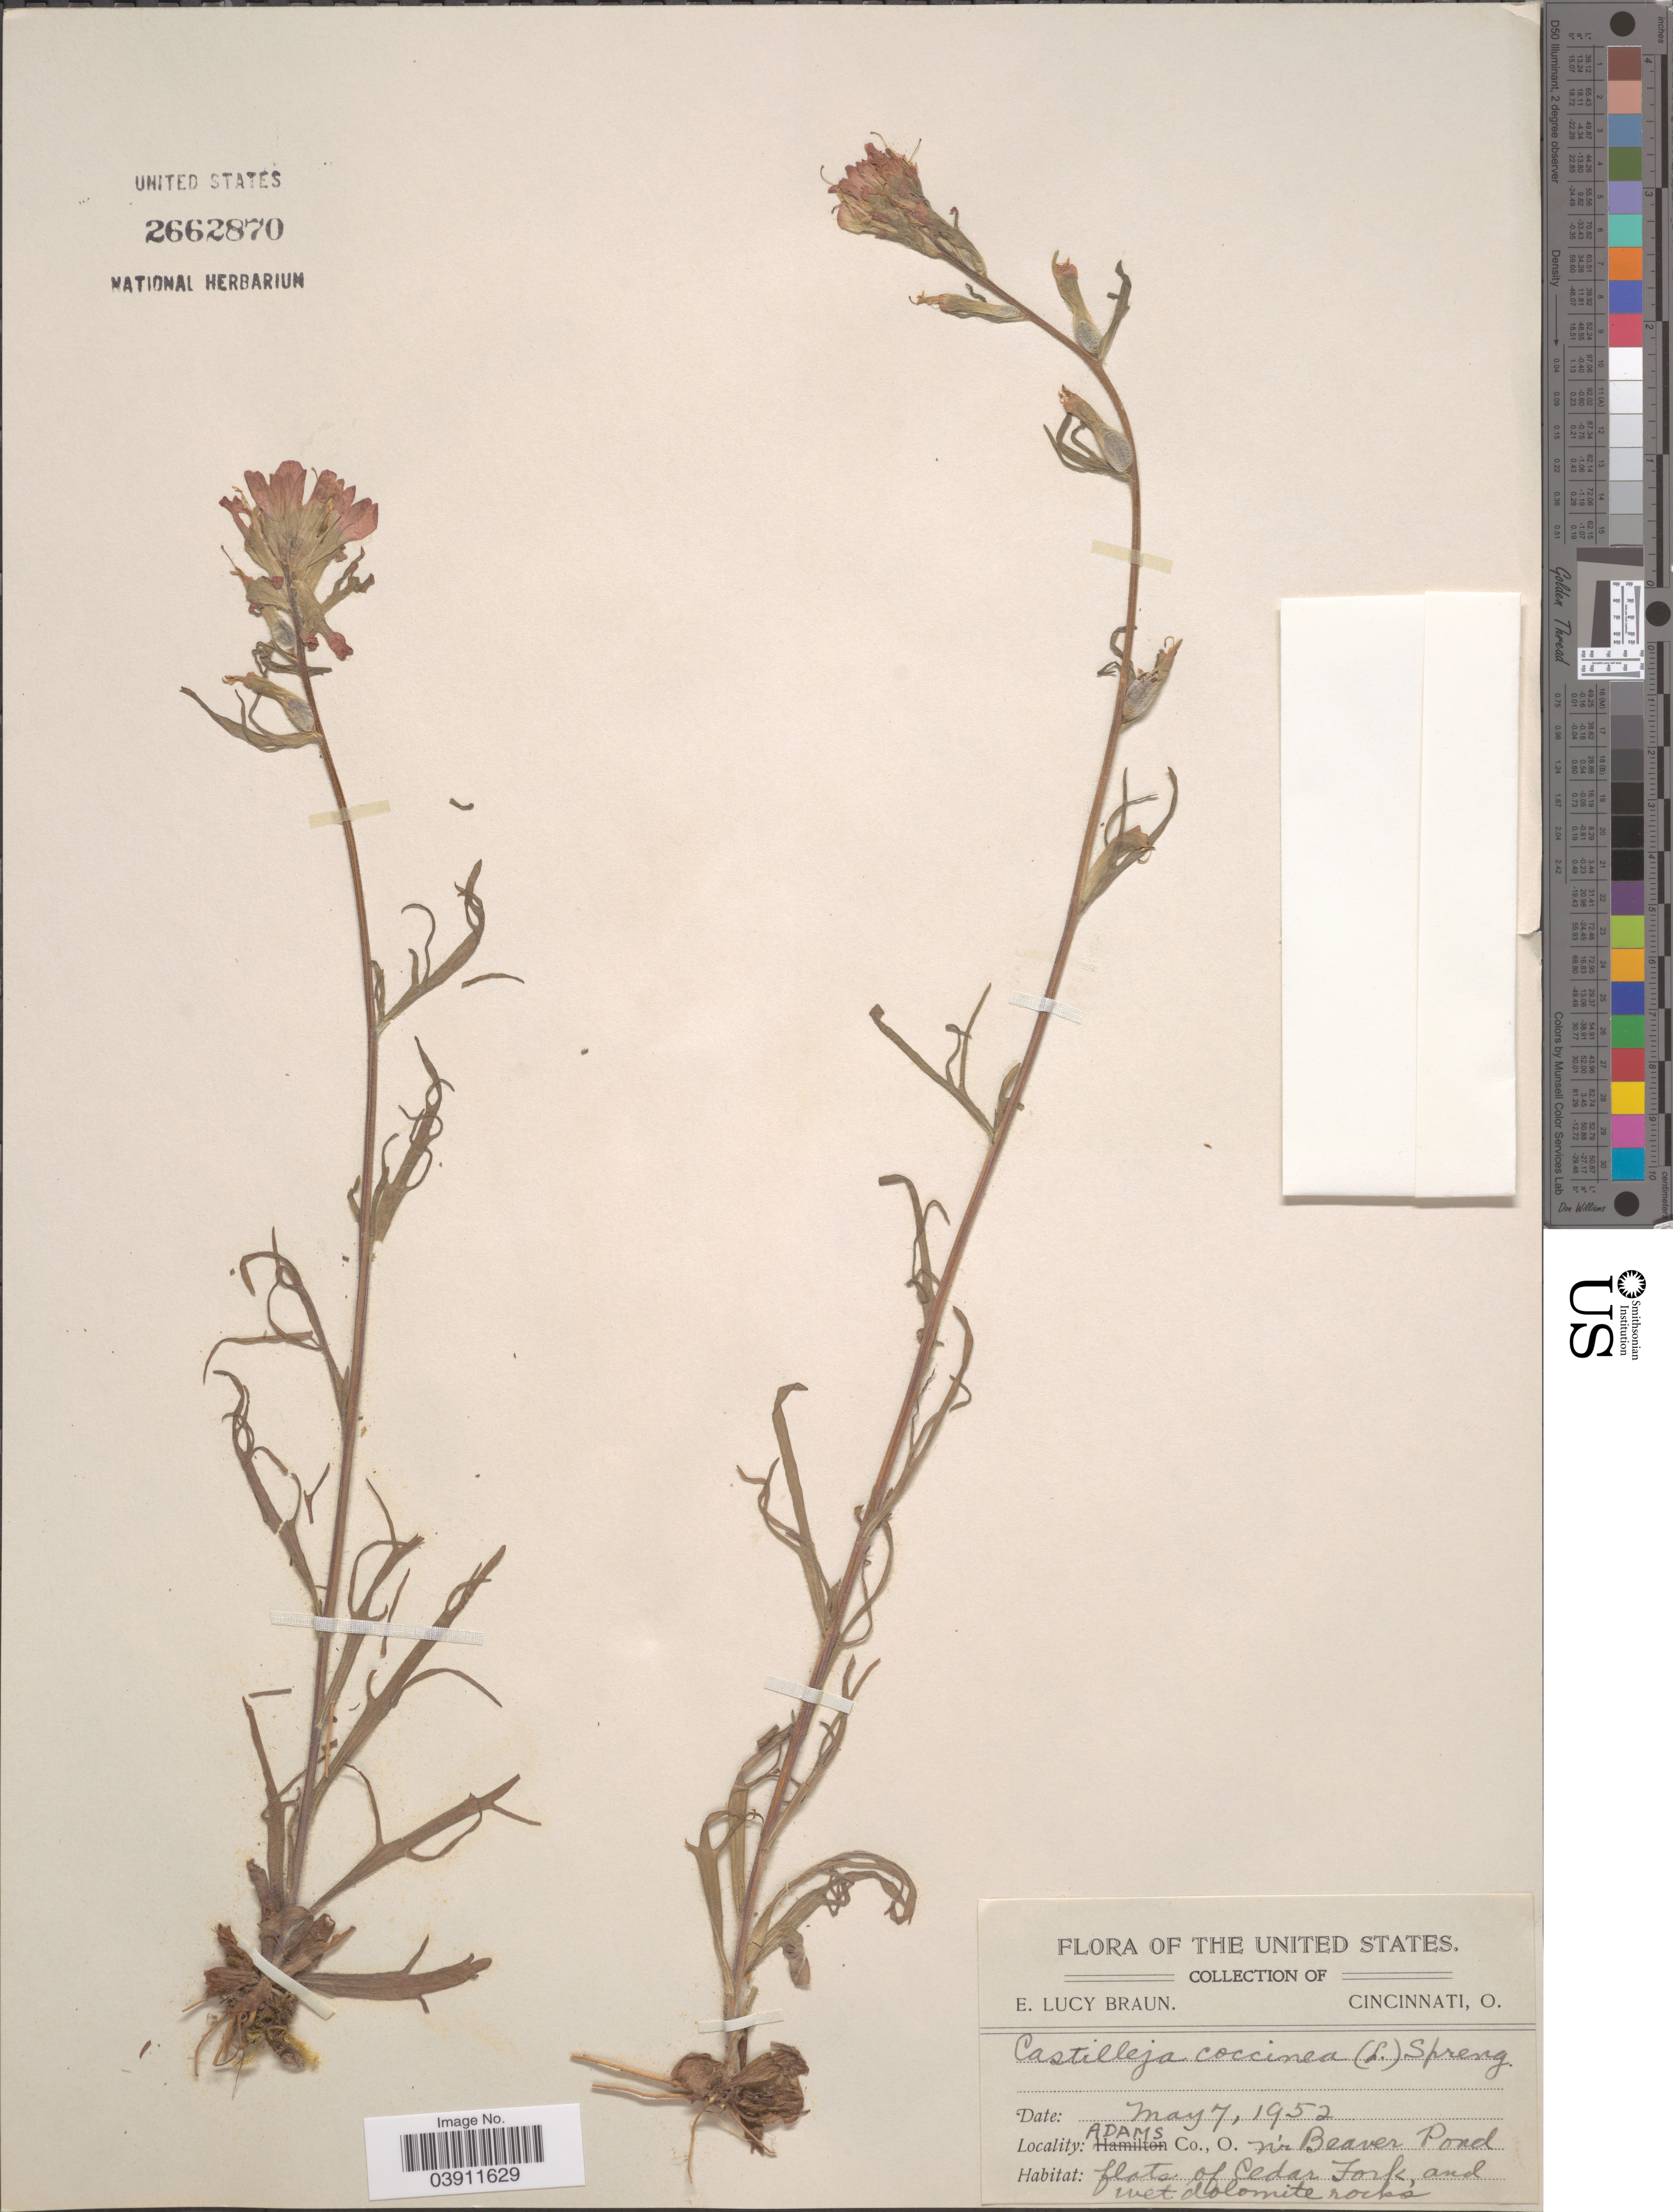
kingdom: Plantae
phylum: Tracheophyta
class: Magnoliopsida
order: Lamiales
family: Orobanchaceae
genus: Castilleja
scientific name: Castilleja coccinea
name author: (L.) Spreng.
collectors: E. L. Braun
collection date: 1952-05-07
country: United States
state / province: Ohio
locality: Adams Co., nr Beaver Pond flats of Cedar Fork.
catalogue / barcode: US 2662870